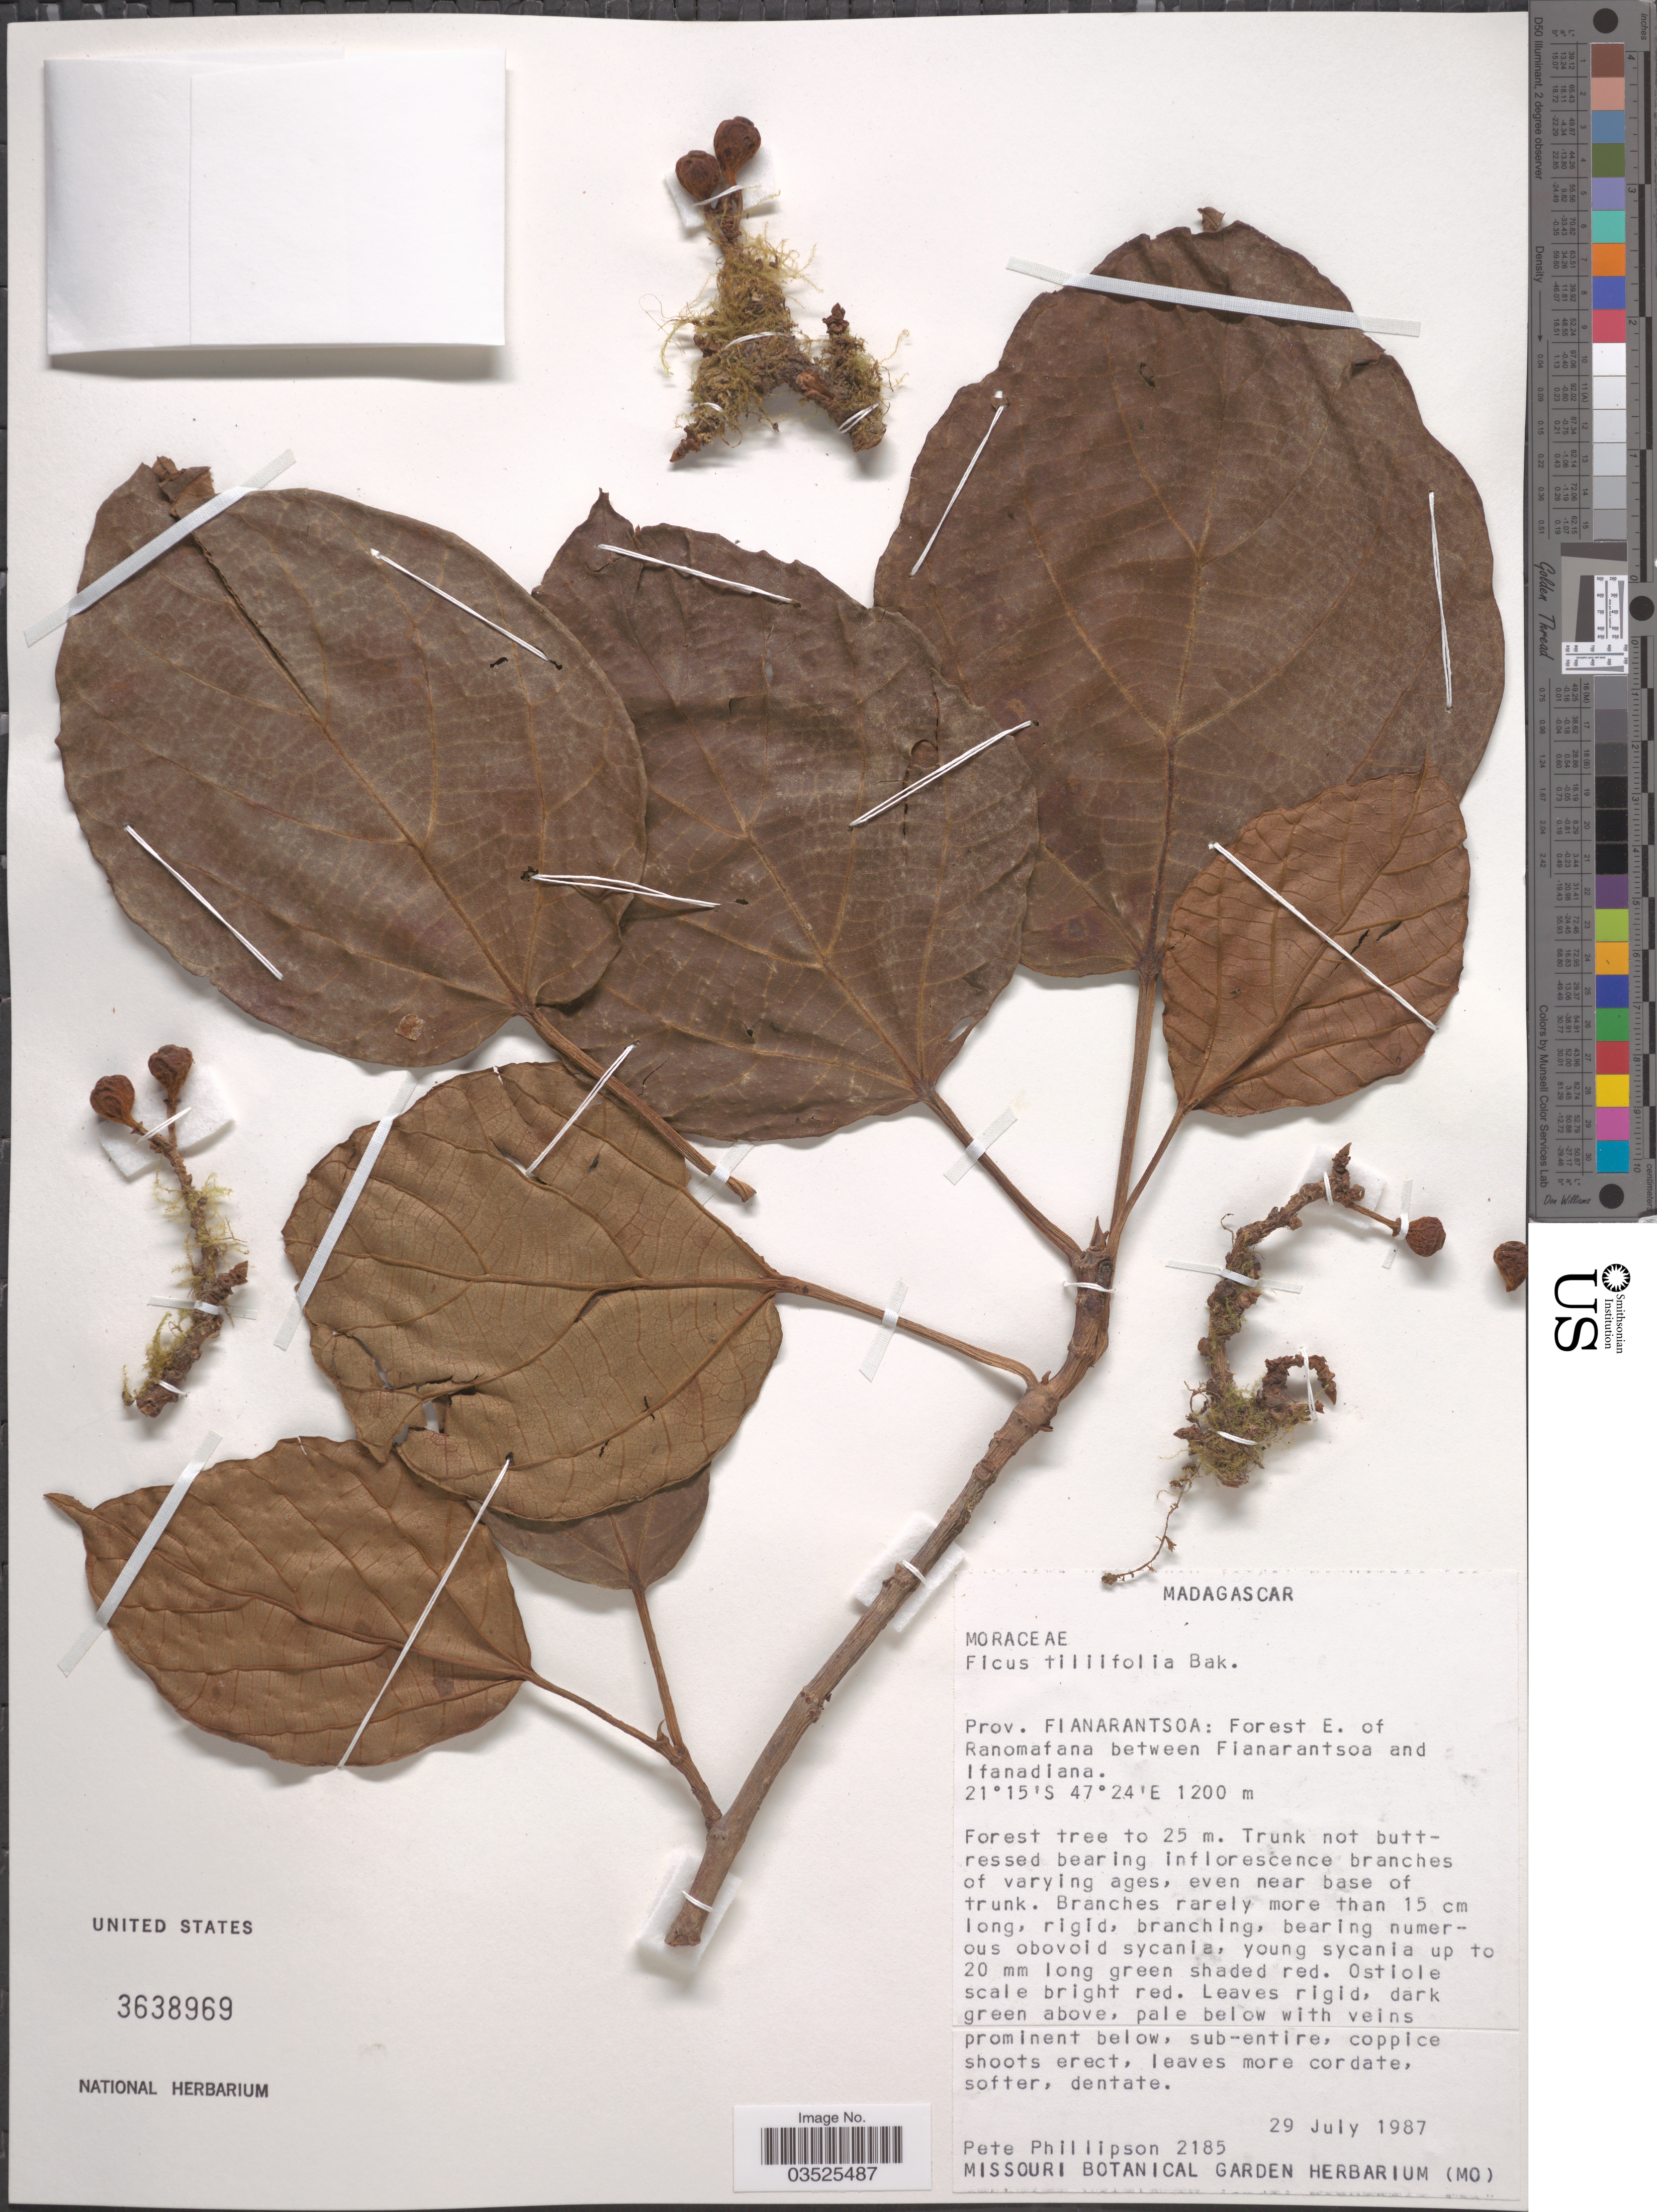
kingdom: Plantae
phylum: Tracheophyta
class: Magnoliopsida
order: Rosales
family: Moraceae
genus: Ficus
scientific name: Ficus tiliifolia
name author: Baker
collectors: P. B. Phillipson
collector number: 2185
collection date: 1987-07-29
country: Madagascar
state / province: Haute Matsiatra / Vatovavy Fitovinany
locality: Forest E. of Ranomafana between Fianarantsoa and Ifanadiana.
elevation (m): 1200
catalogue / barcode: US 3638969